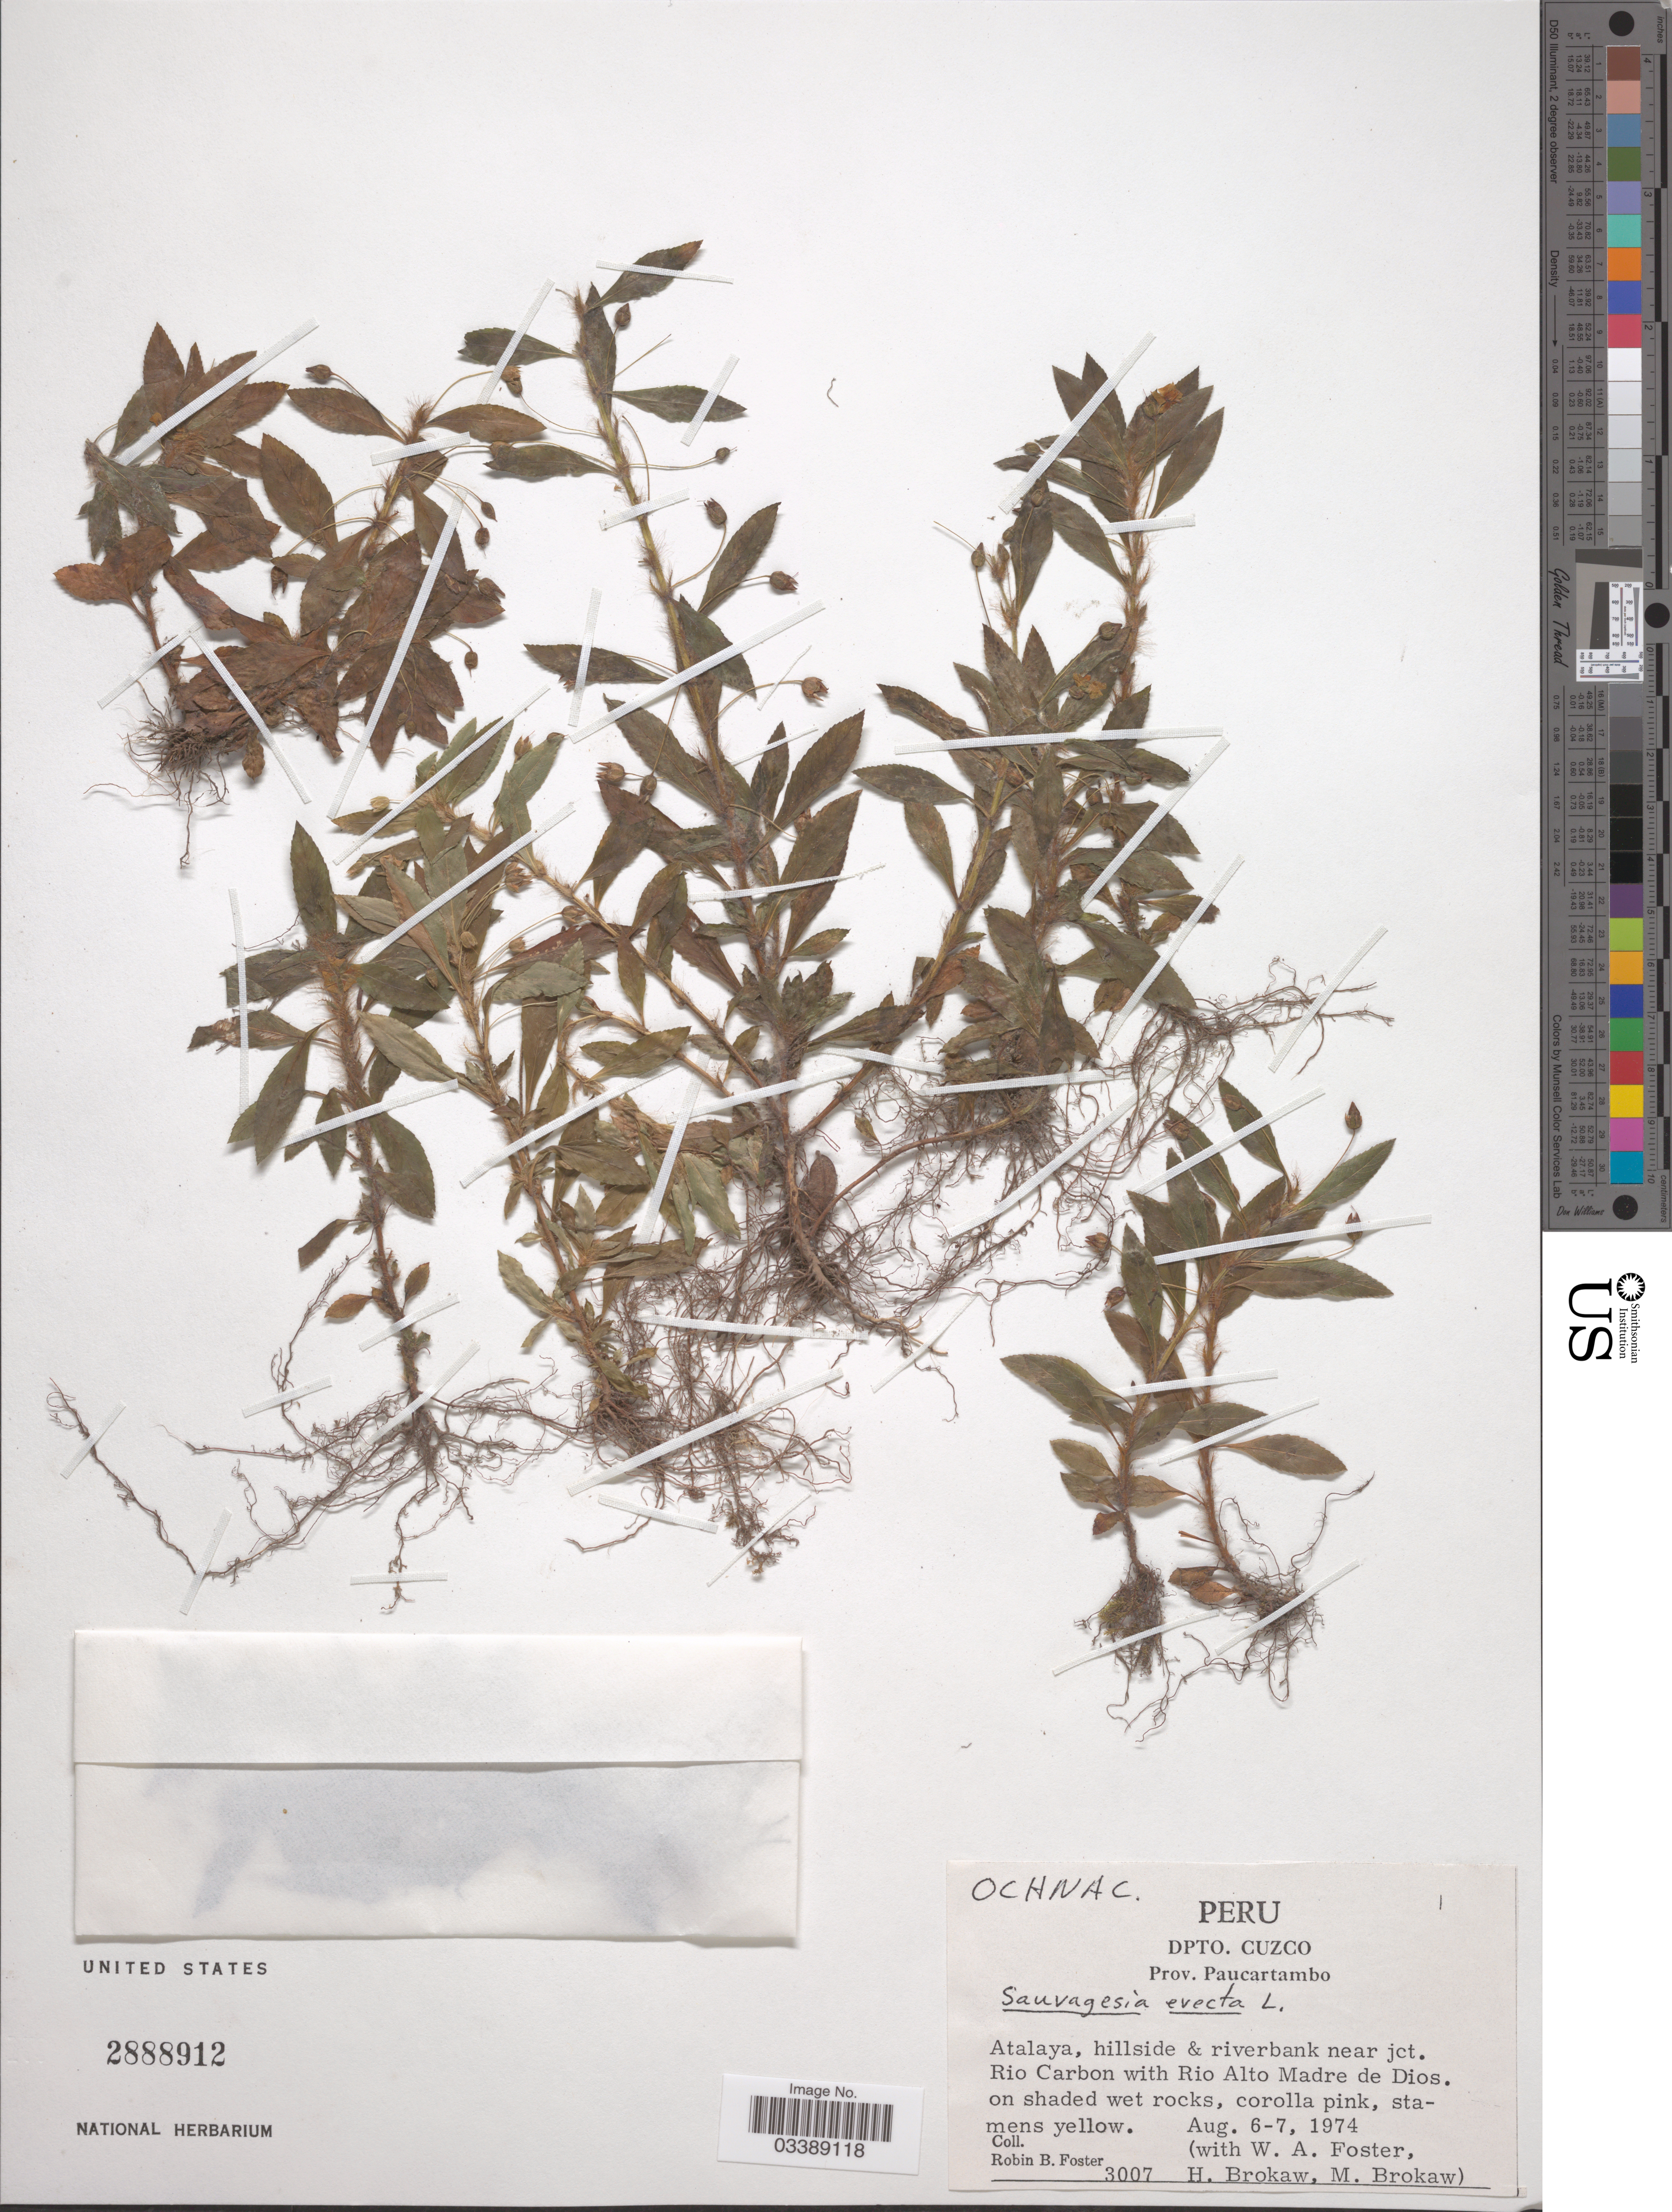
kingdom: Plantae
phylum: Tracheophyta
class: Magnoliopsida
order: Malpighiales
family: Ochnaceae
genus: Sauvagesia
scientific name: Sauvagesia erecta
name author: L.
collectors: R. B. Foster, W. Foster, H. Brokaw & M. Brokaw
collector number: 3007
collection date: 1974-08-06/1974-08-07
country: Peru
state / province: Cusco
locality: Dpto. Cuzco. Prov. Paucartambo. Near jct. Rio Carbon with Rio Alto Madre de Dios.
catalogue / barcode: US 2888912